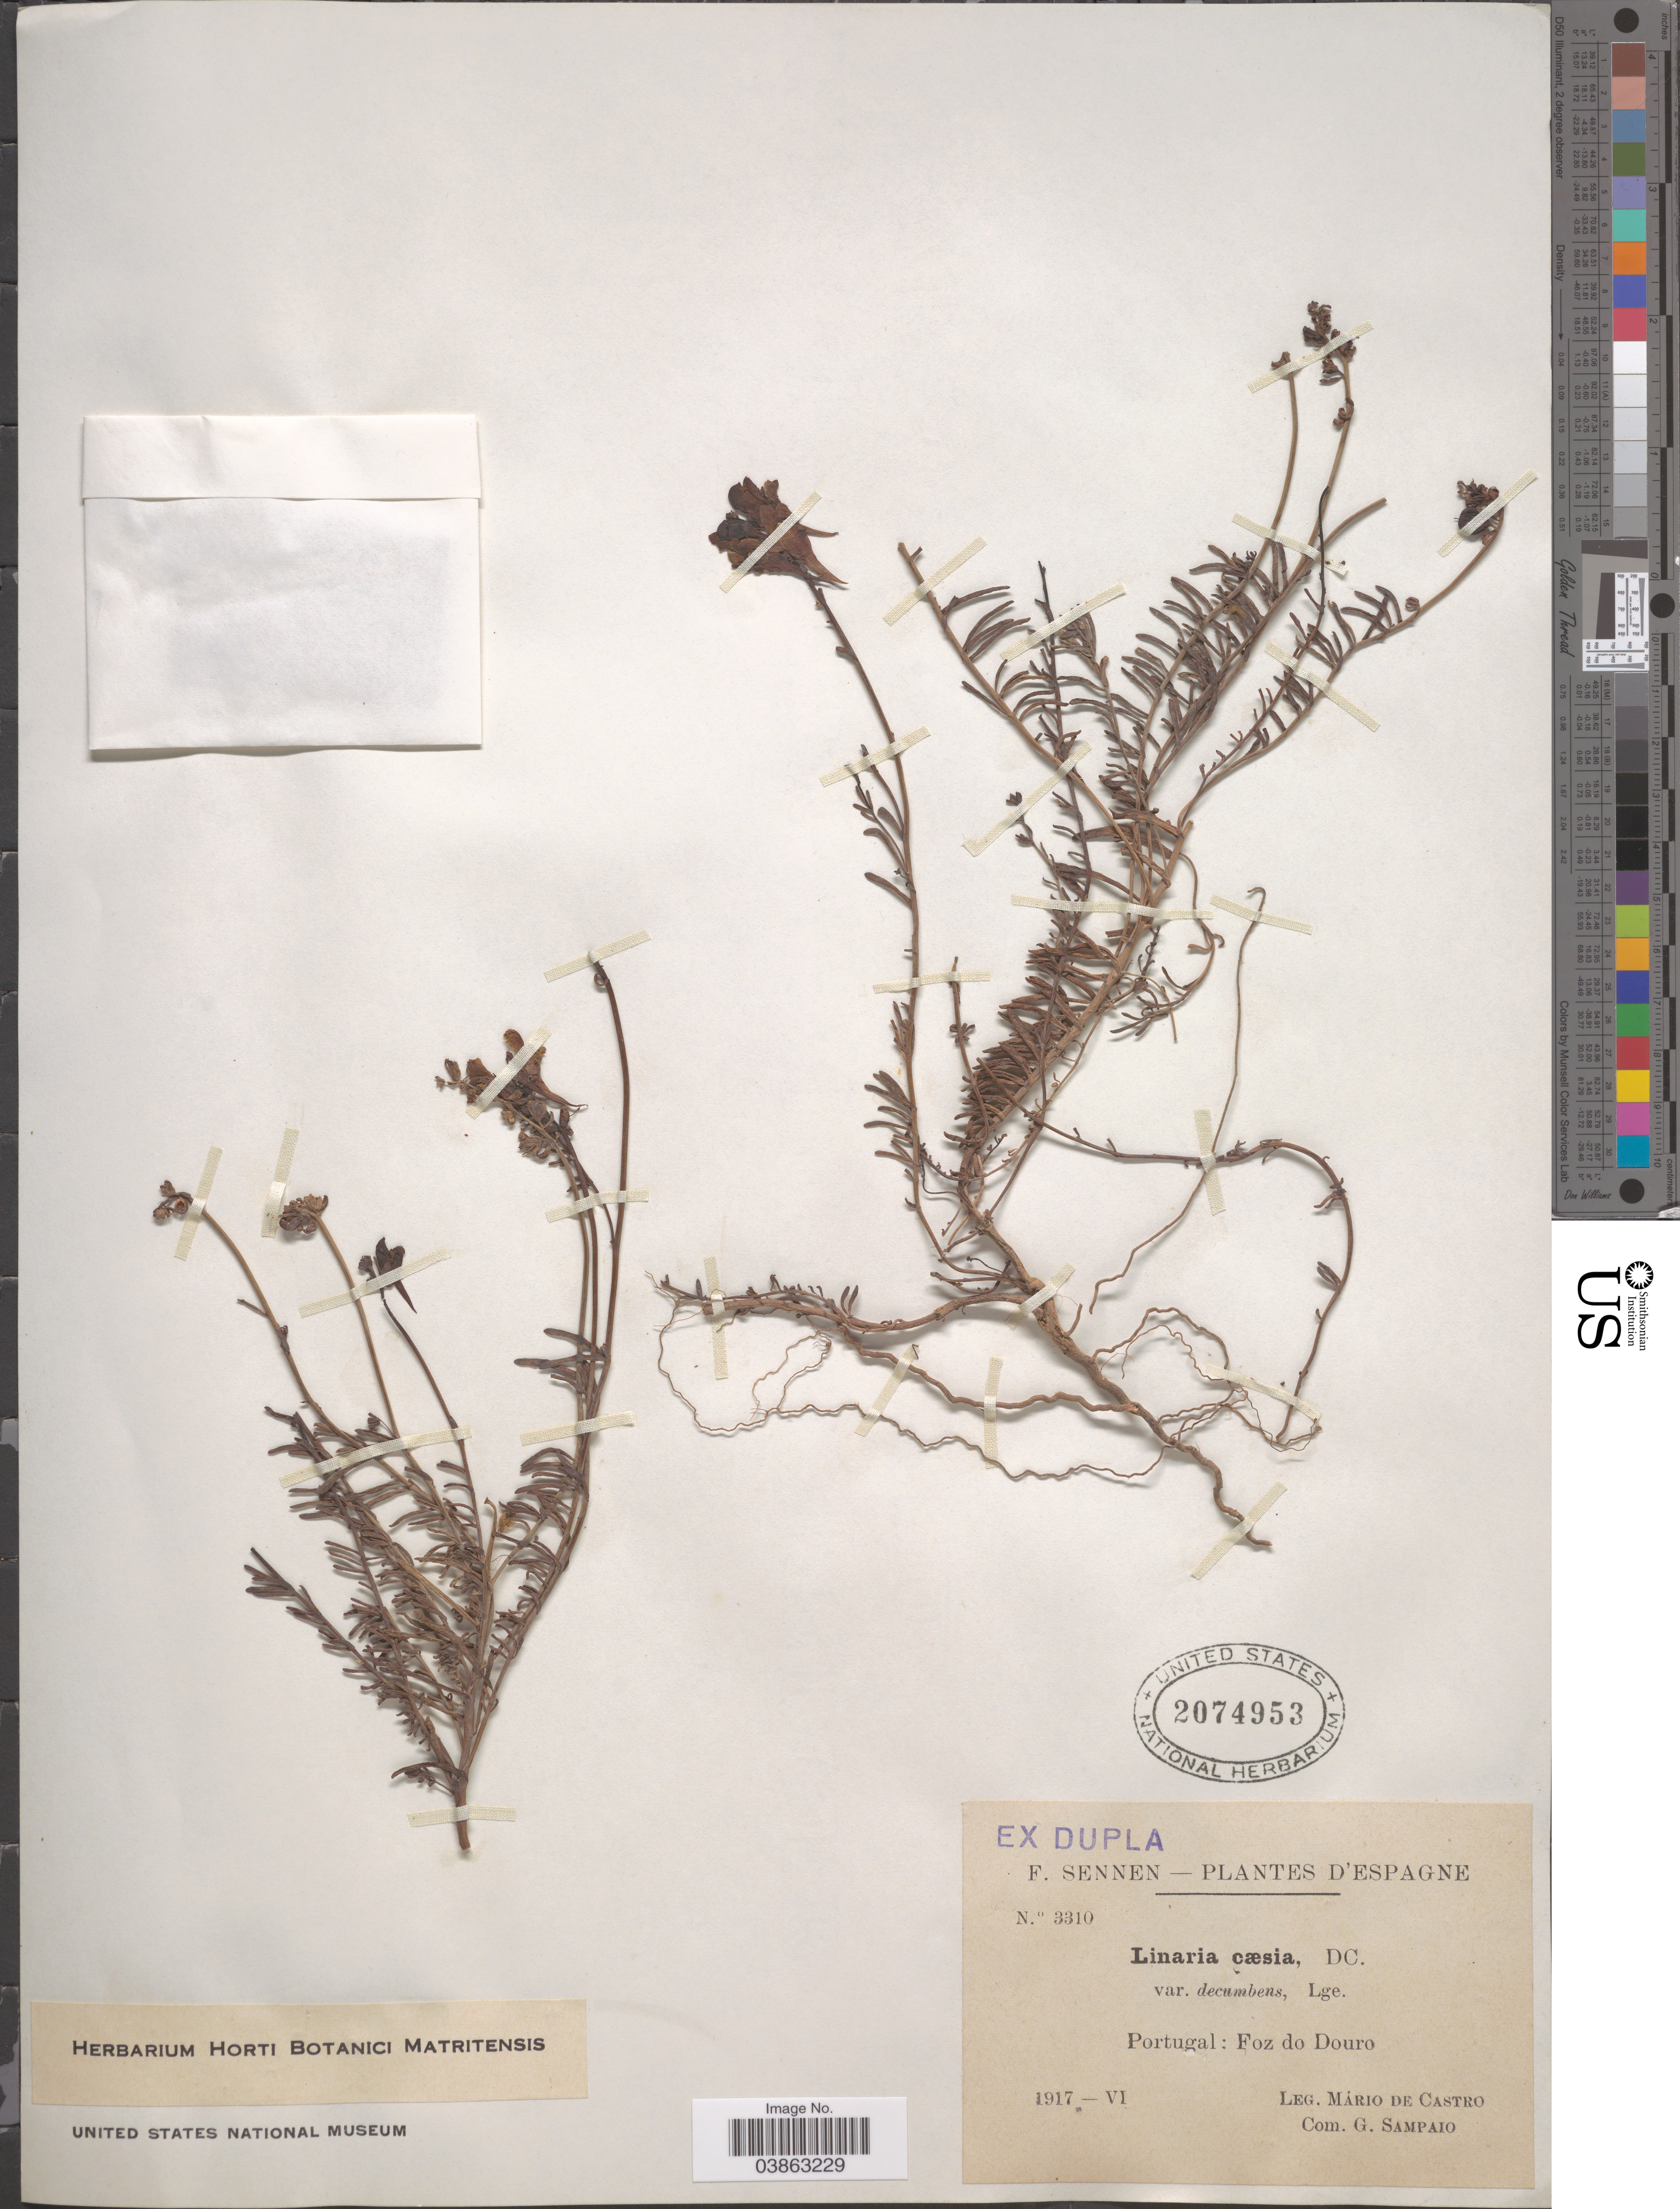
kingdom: Plantae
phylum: Tracheophyta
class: Magnoliopsida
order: Lamiales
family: Plantaginaceae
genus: Linaria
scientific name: Linaria caesia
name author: (Lag. ex Pers.) F. Dietr.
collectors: M. Castro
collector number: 3310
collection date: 1917-06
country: Spain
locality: D'Espagne. Foz do Douro.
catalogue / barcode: US 2074953